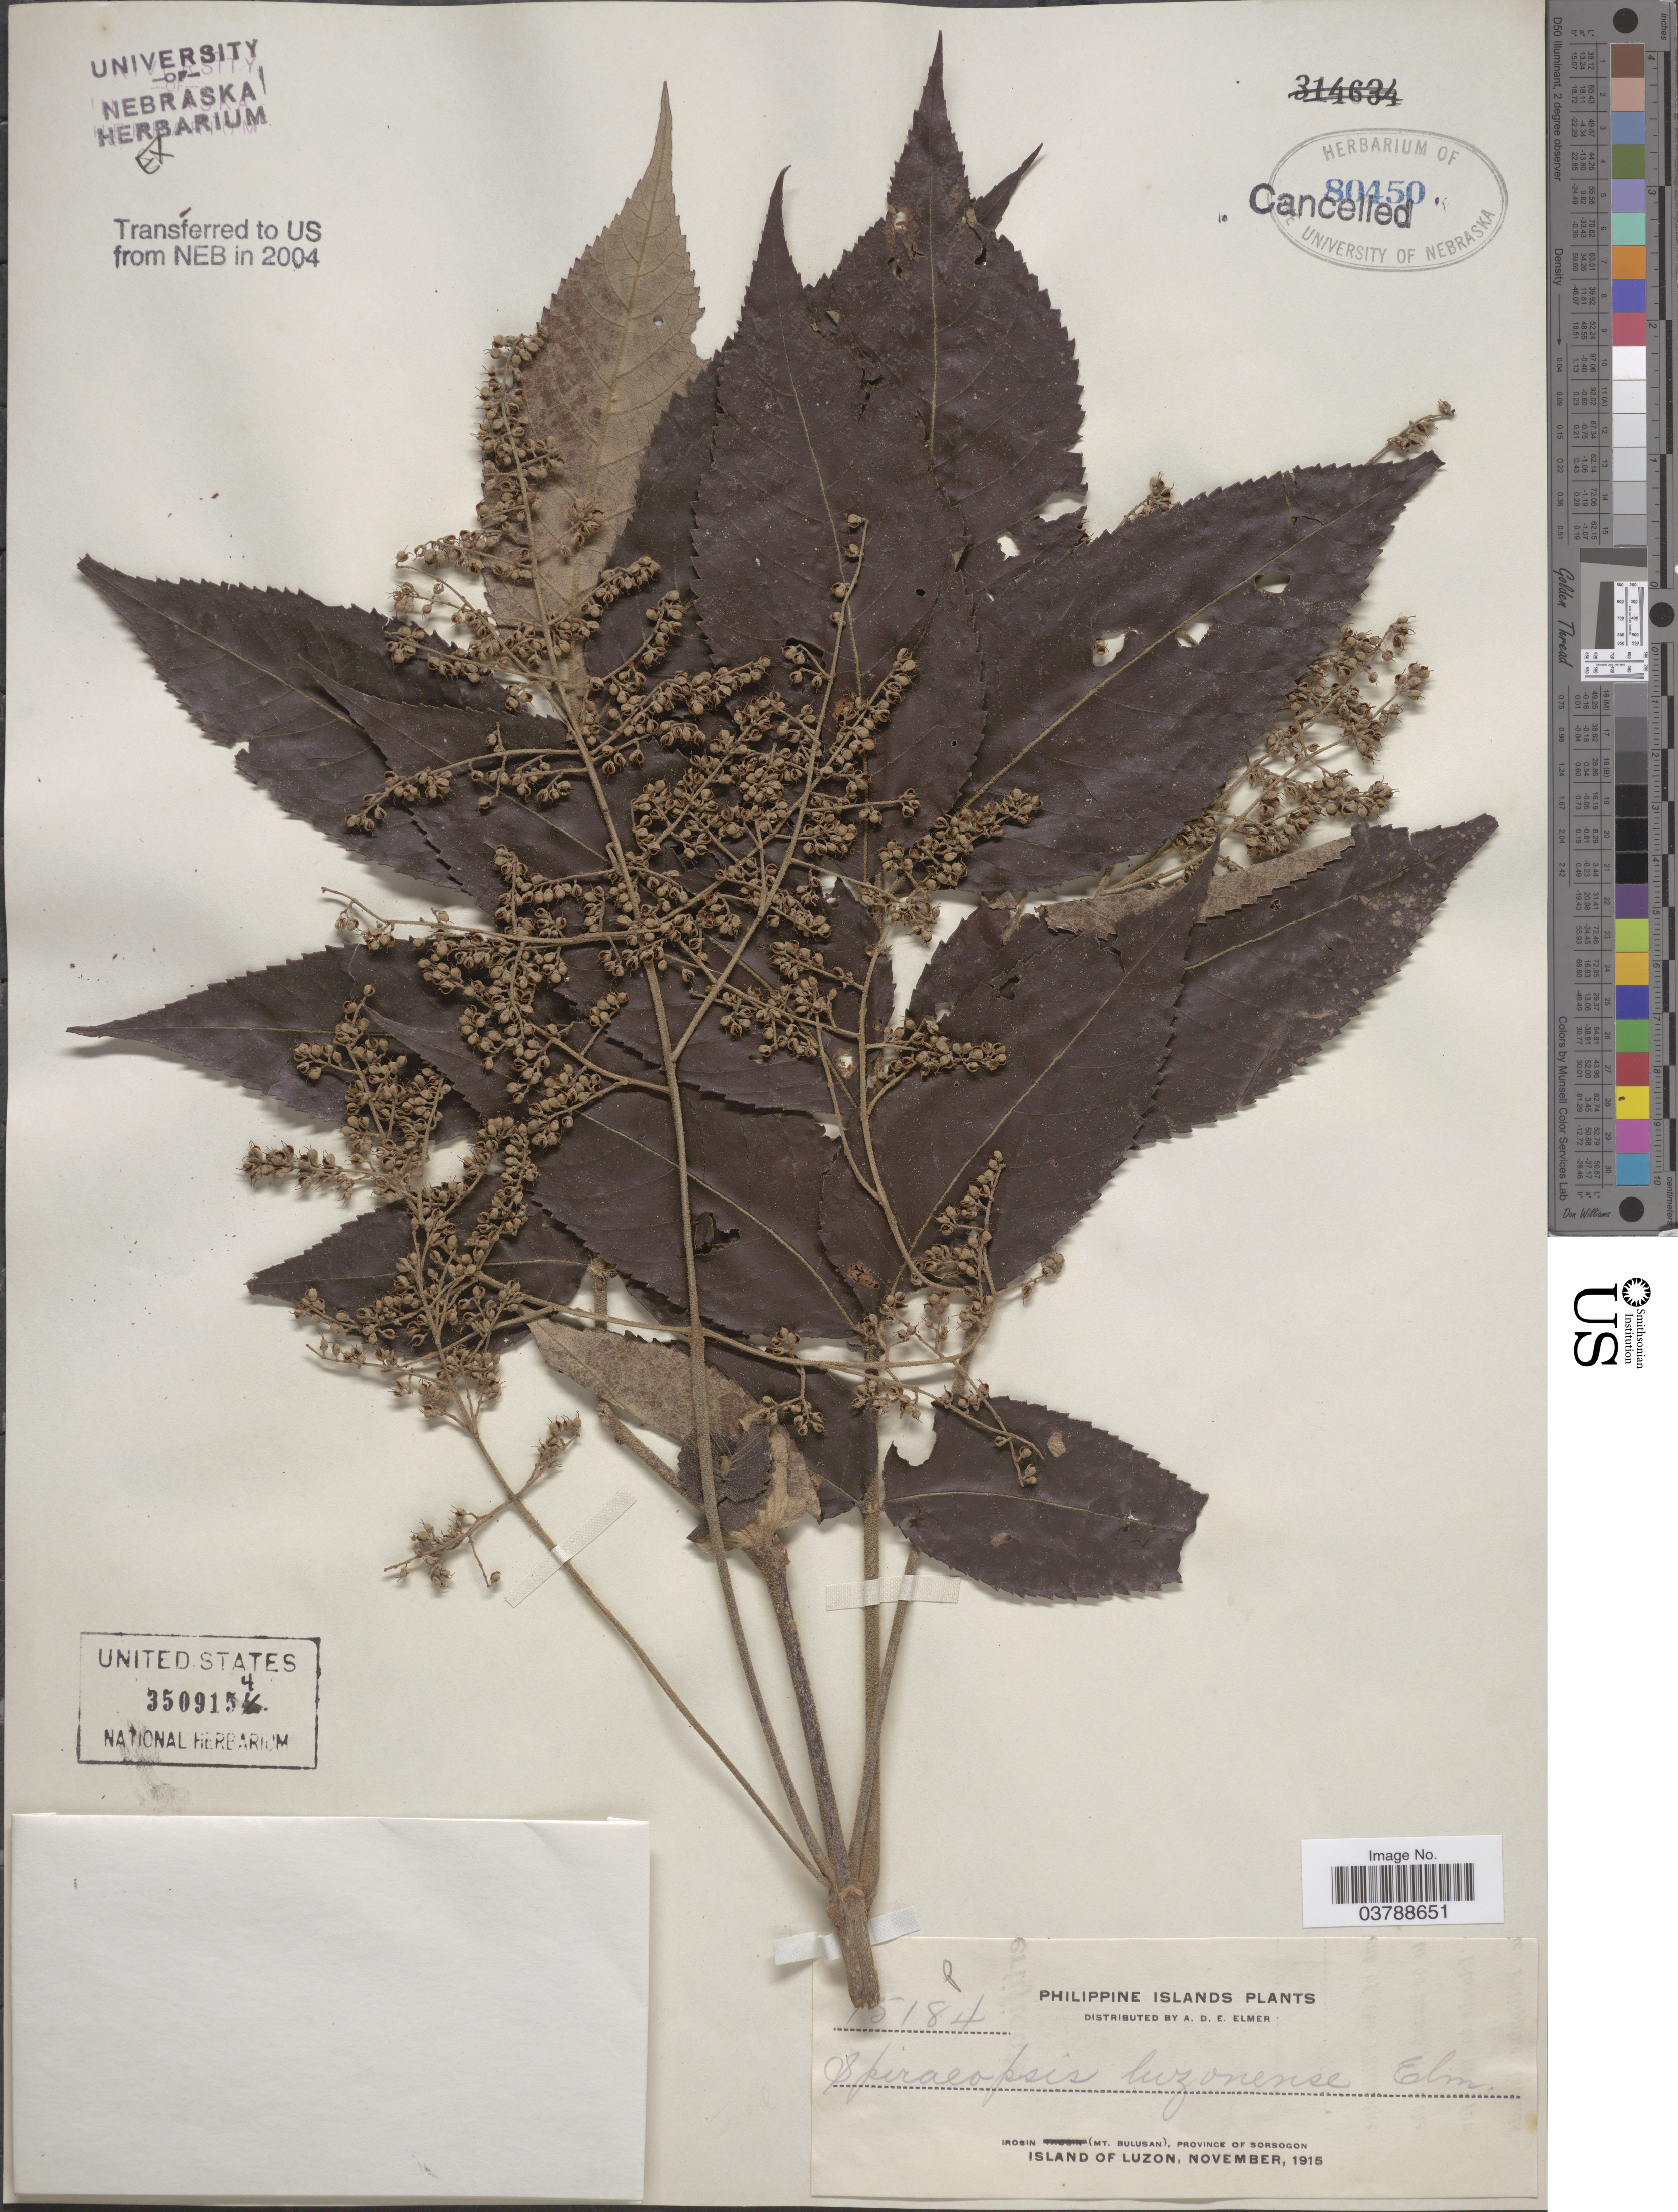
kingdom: Plantae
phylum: Tracheophyta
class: Magnoliopsida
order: Oxalidales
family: Cunoniaceae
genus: Ackama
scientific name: Ackama celebica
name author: (Blume) Pillon & H.C. Hopkins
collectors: A. D. E. Elmer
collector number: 15184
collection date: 1915-11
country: Philippines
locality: Philippine Islands. Irosin ( Mt. Bulusan ). Province of Sorsogon. Island of Luzon.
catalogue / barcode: US 3509154